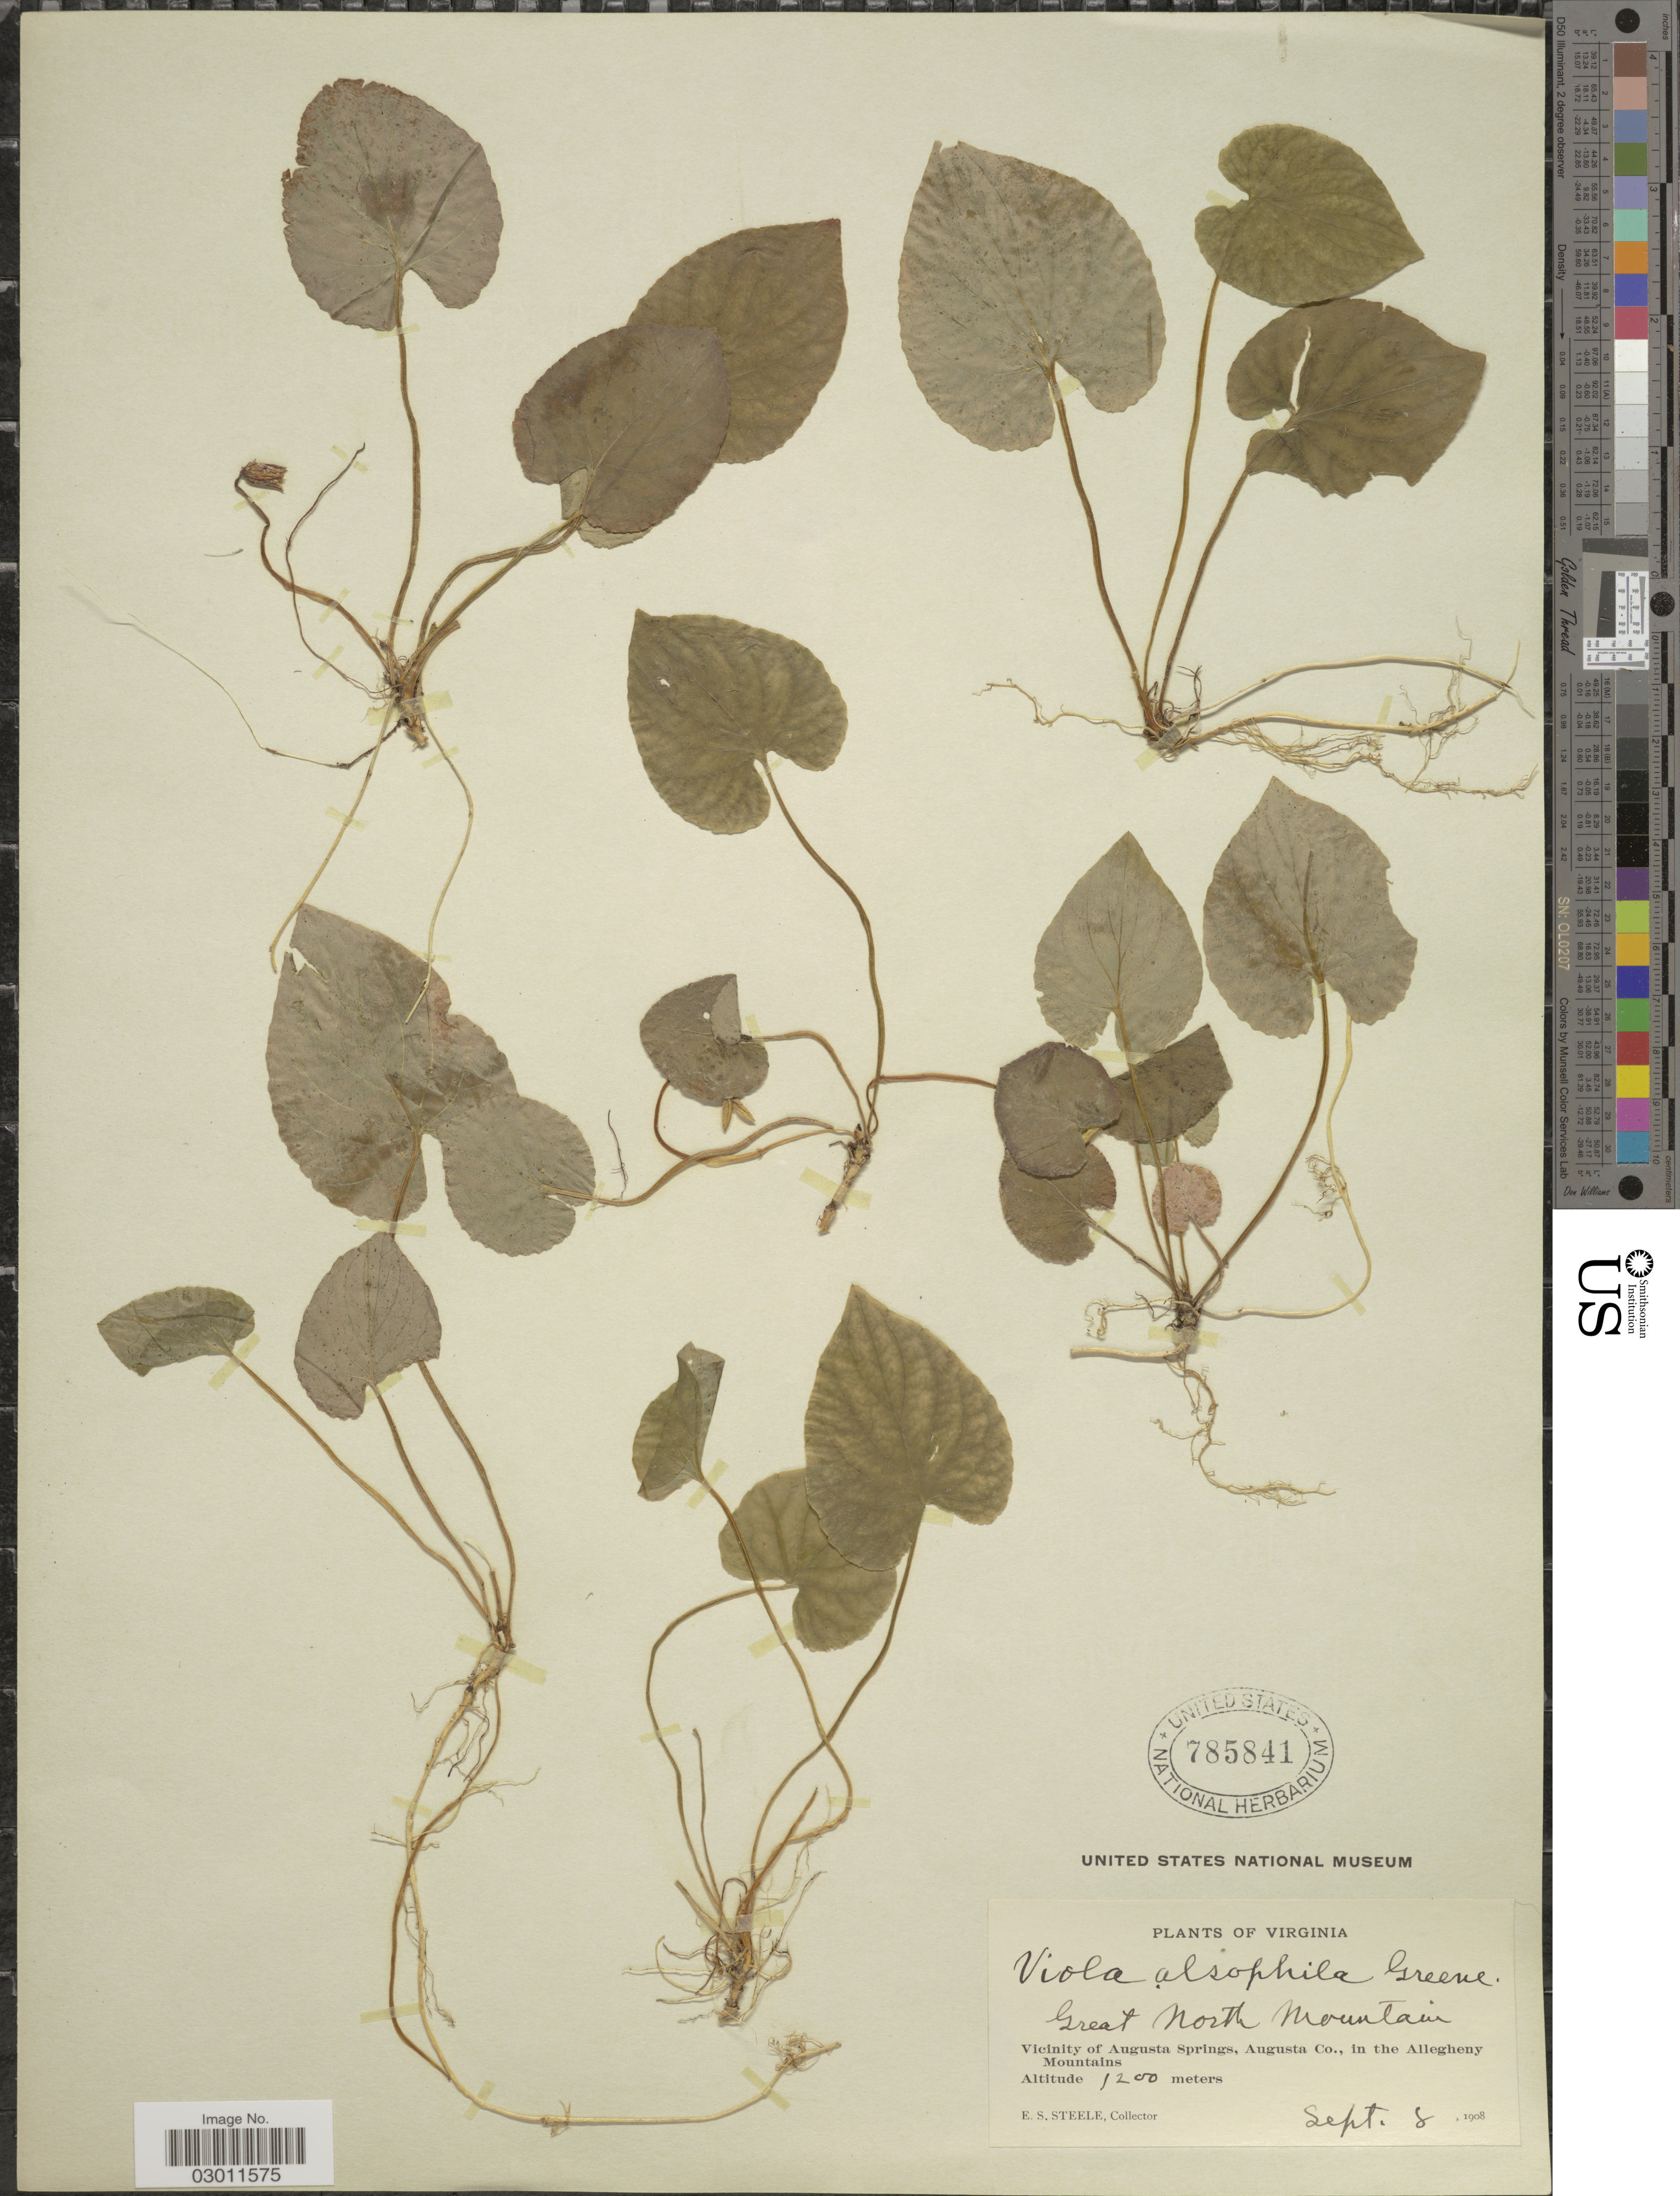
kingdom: Plantae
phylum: Tracheophyta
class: Magnoliopsida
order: Malpighiales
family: Violaceae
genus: Viola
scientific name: Viola alsophila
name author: Greene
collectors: E. Steele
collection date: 1908-09-08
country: United States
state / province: Virginia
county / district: Augusta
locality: Great North Mountain, Vicinity of Augusta Springs, Augusta Co., in the Allegheny Mountains.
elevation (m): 1200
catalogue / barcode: US 785841